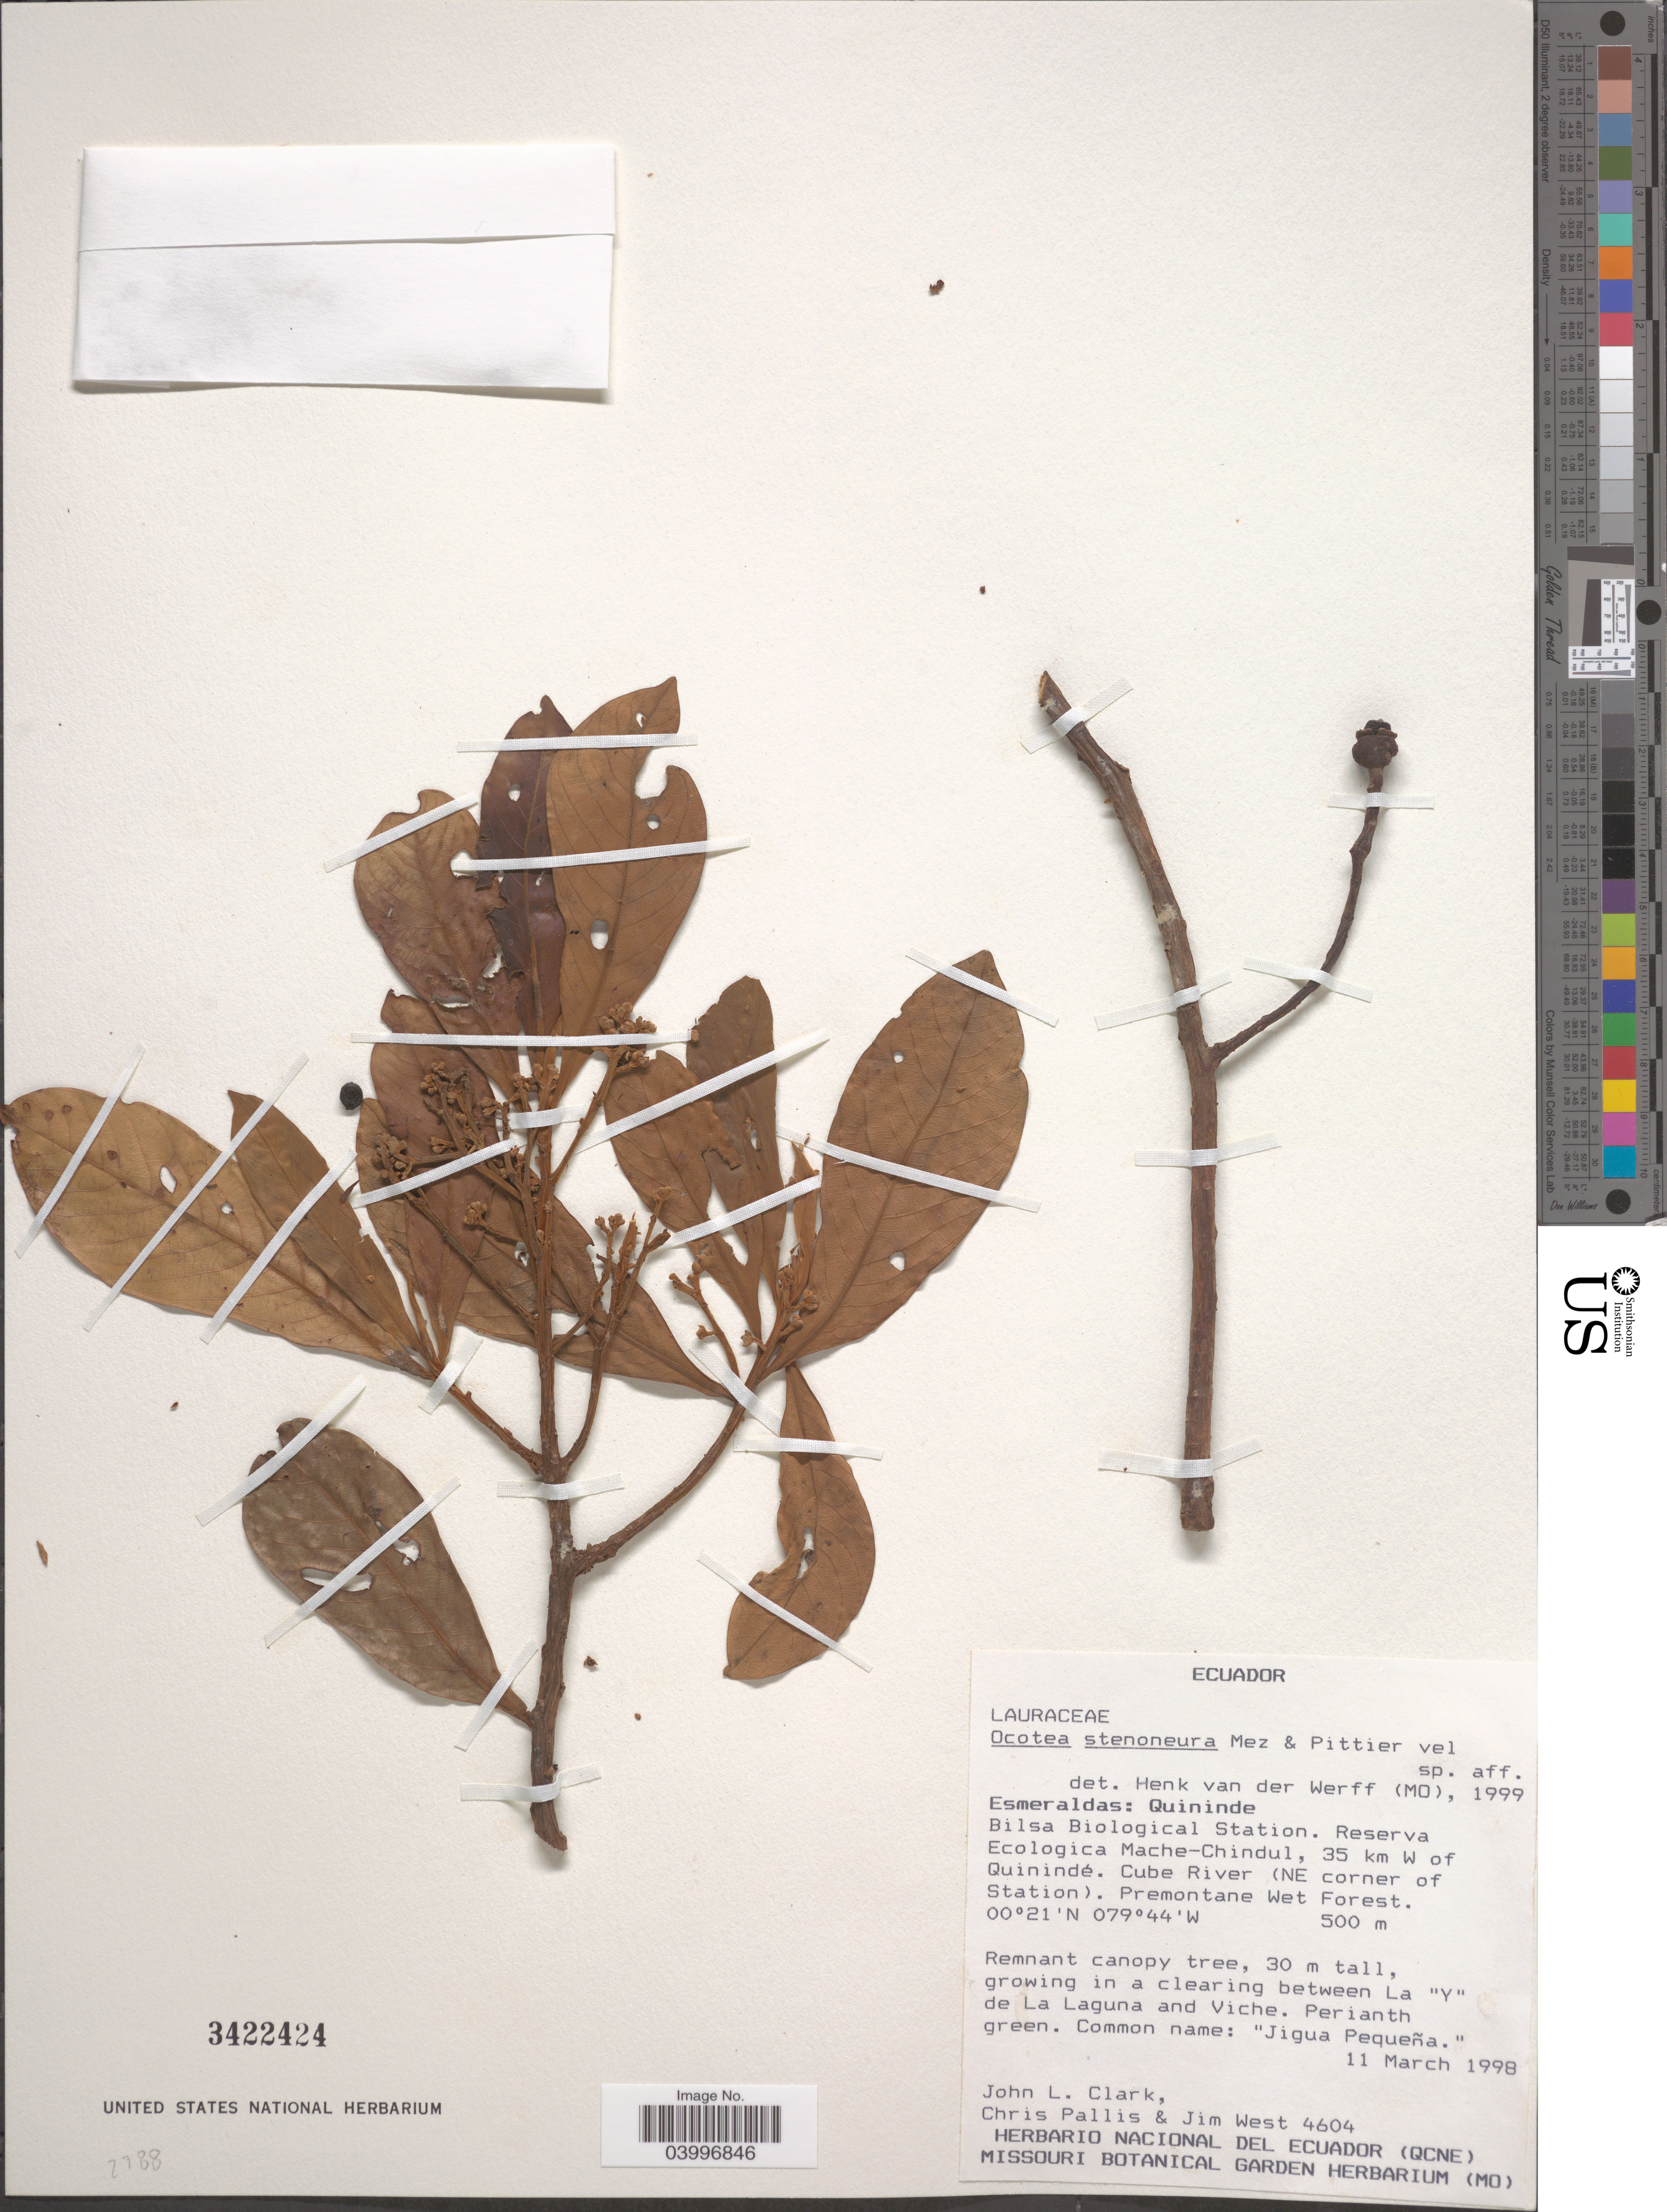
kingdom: Plantae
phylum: Tracheophyta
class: Magnoliopsida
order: Laurales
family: Lauraceae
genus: Ocotea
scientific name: Ocotea stenoneura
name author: Mez & Pittier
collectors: J. L. Clark, C. Pallis & J. West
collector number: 4604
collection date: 1998-03-11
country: Ecuador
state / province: Esmeraldas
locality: Quininde. Bilsa Biological Station. Reserva Ecologica Mache-Chindul, 35 km W of Quinindé. Cube River (NE corner of Station).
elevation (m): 500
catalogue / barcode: US 3422424